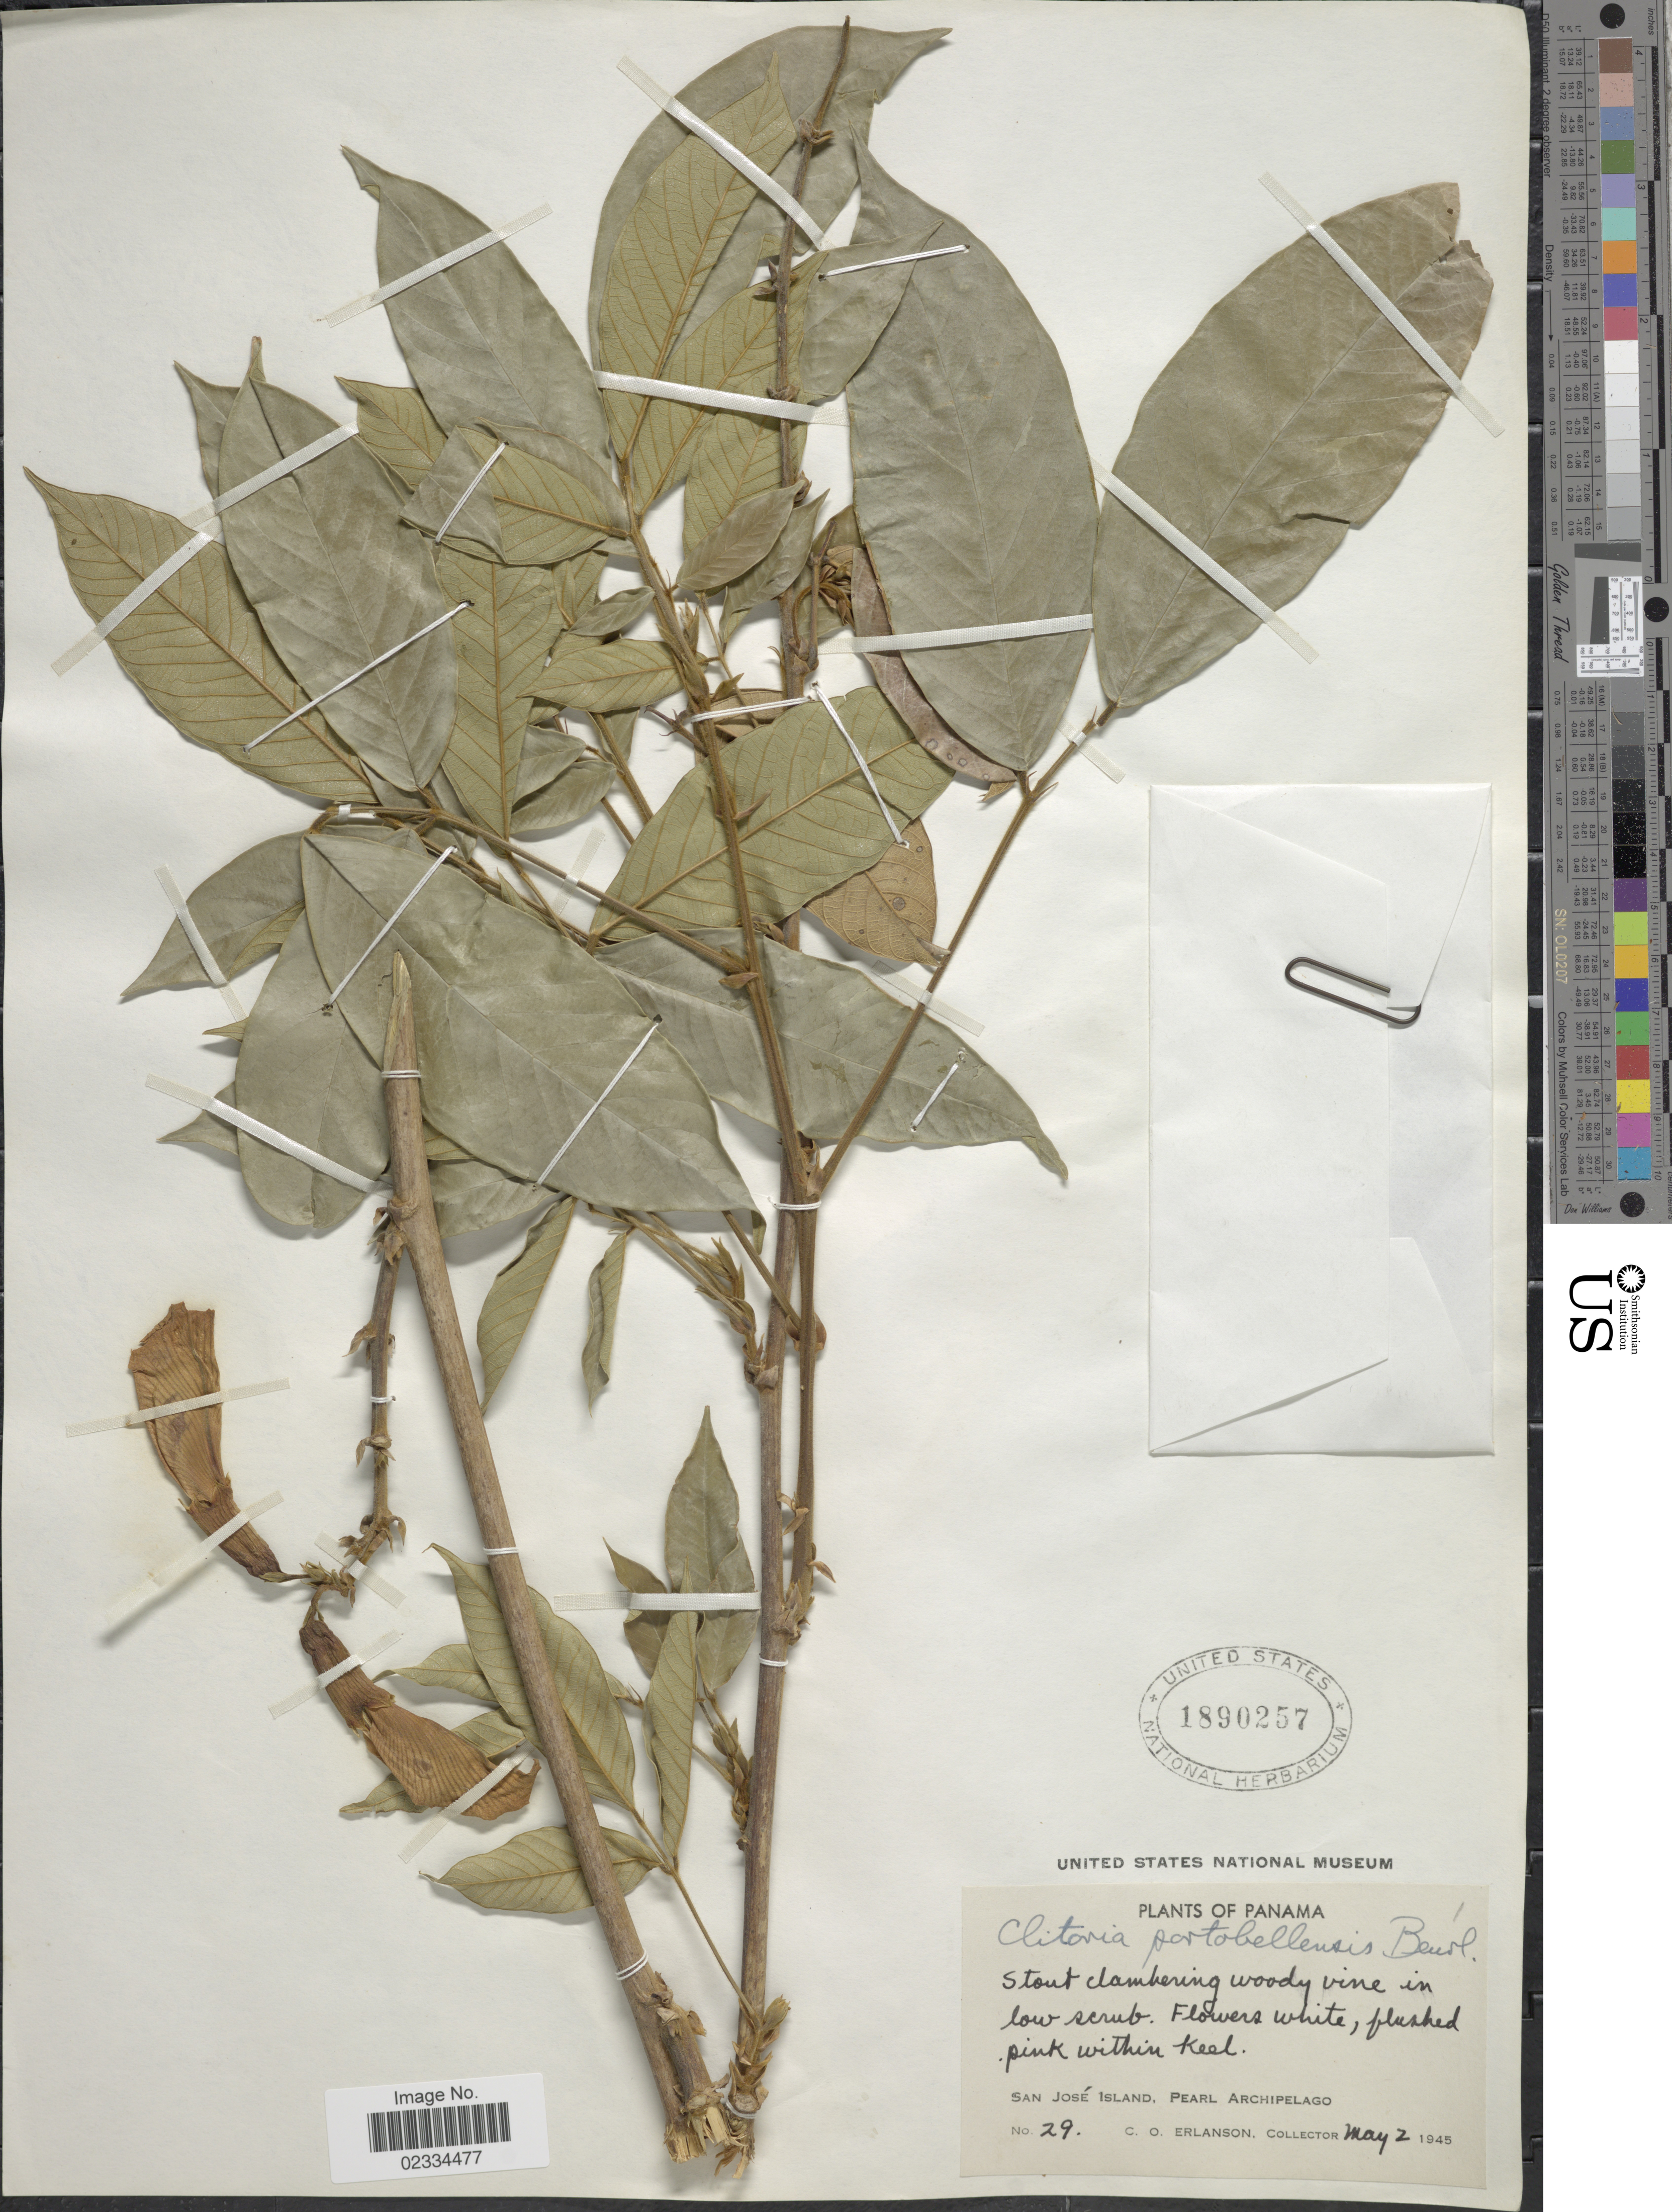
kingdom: Plantae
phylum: Tracheophyta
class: Magnoliopsida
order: Fabales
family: Fabaceae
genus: Clitoria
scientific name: Clitoria javitensis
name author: (Kunth) Benth.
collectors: C. O. Erlanson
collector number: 29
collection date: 1945-05-02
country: Panama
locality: San Jose Island, Pearl Archipelago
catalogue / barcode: US 1890257